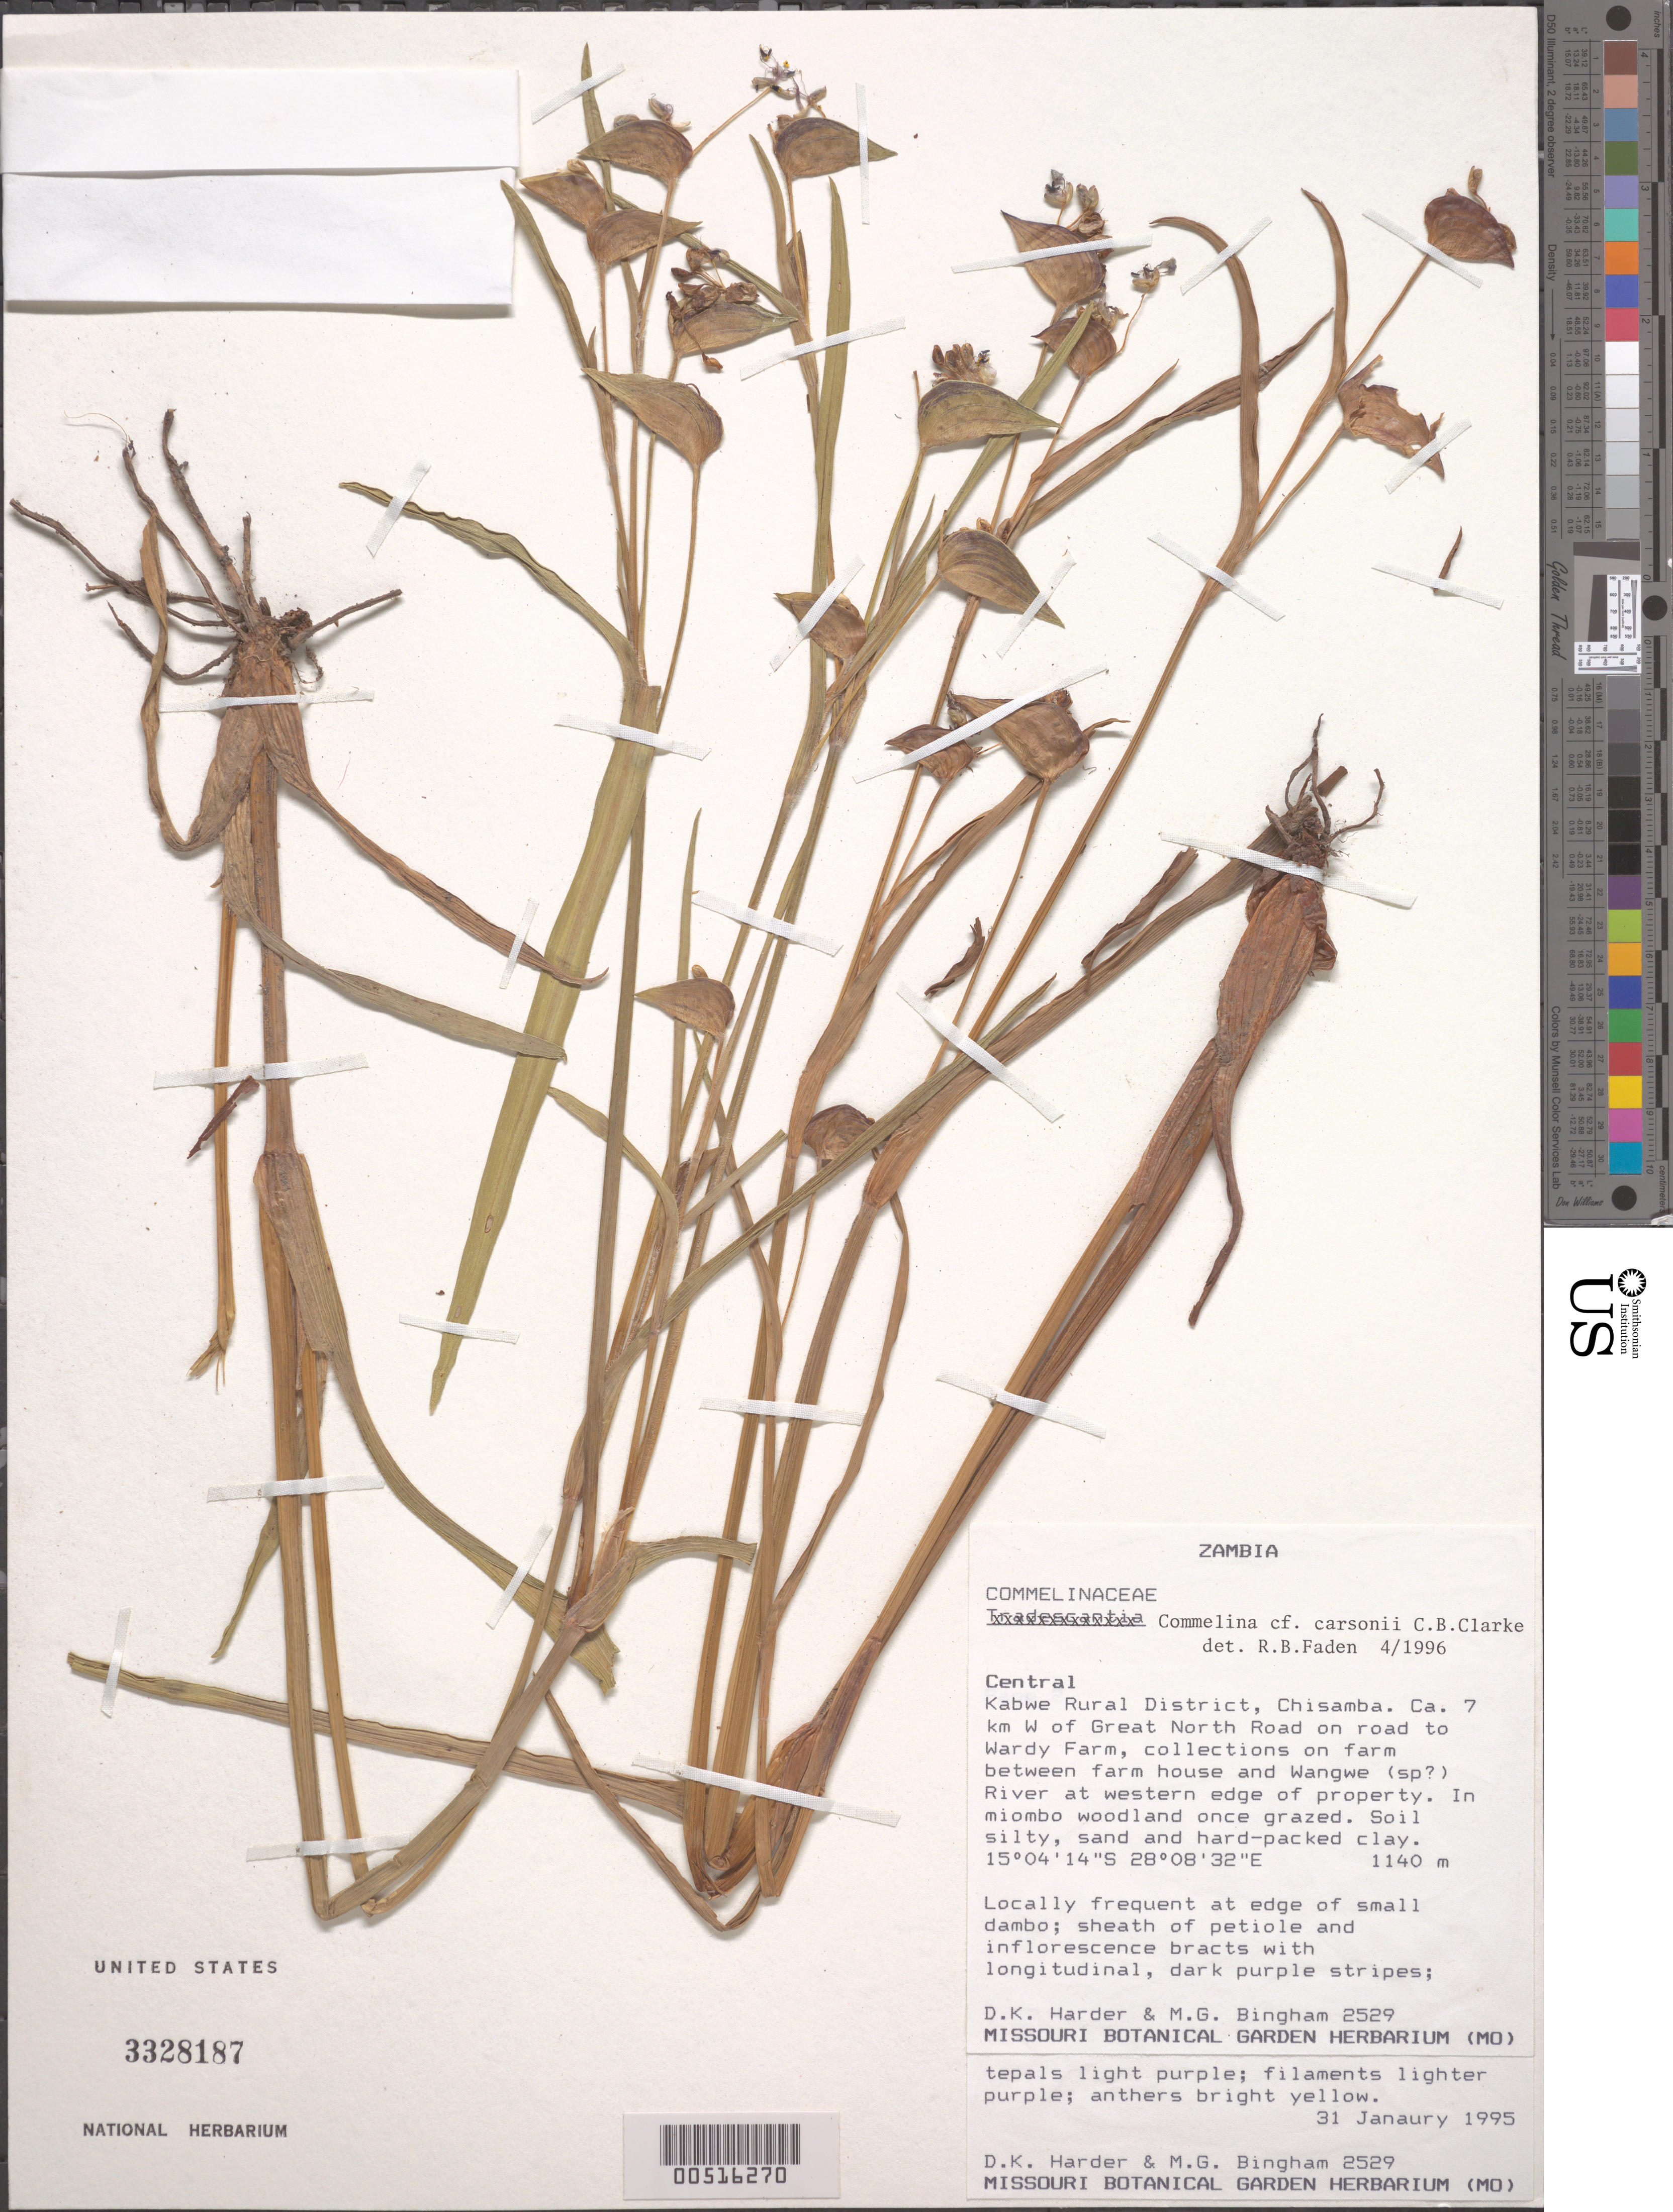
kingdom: Plantae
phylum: Tracheophyta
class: Liliopsida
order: Commelinales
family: Commelinaceae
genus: Commelina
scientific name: Commelina carsonii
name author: C.B. Clarke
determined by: Faden, Robert B., (US), Smithsonian Institution - National Museum of Natural History (UNITED STATES)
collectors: D. Harder, B. Luwiika, N. B. Zimba & M. Nawa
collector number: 2697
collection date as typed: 31 Jan 1995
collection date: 1995-01-31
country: Zambia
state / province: Central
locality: Kabwe rural dist., chisamba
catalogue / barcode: US 3328187